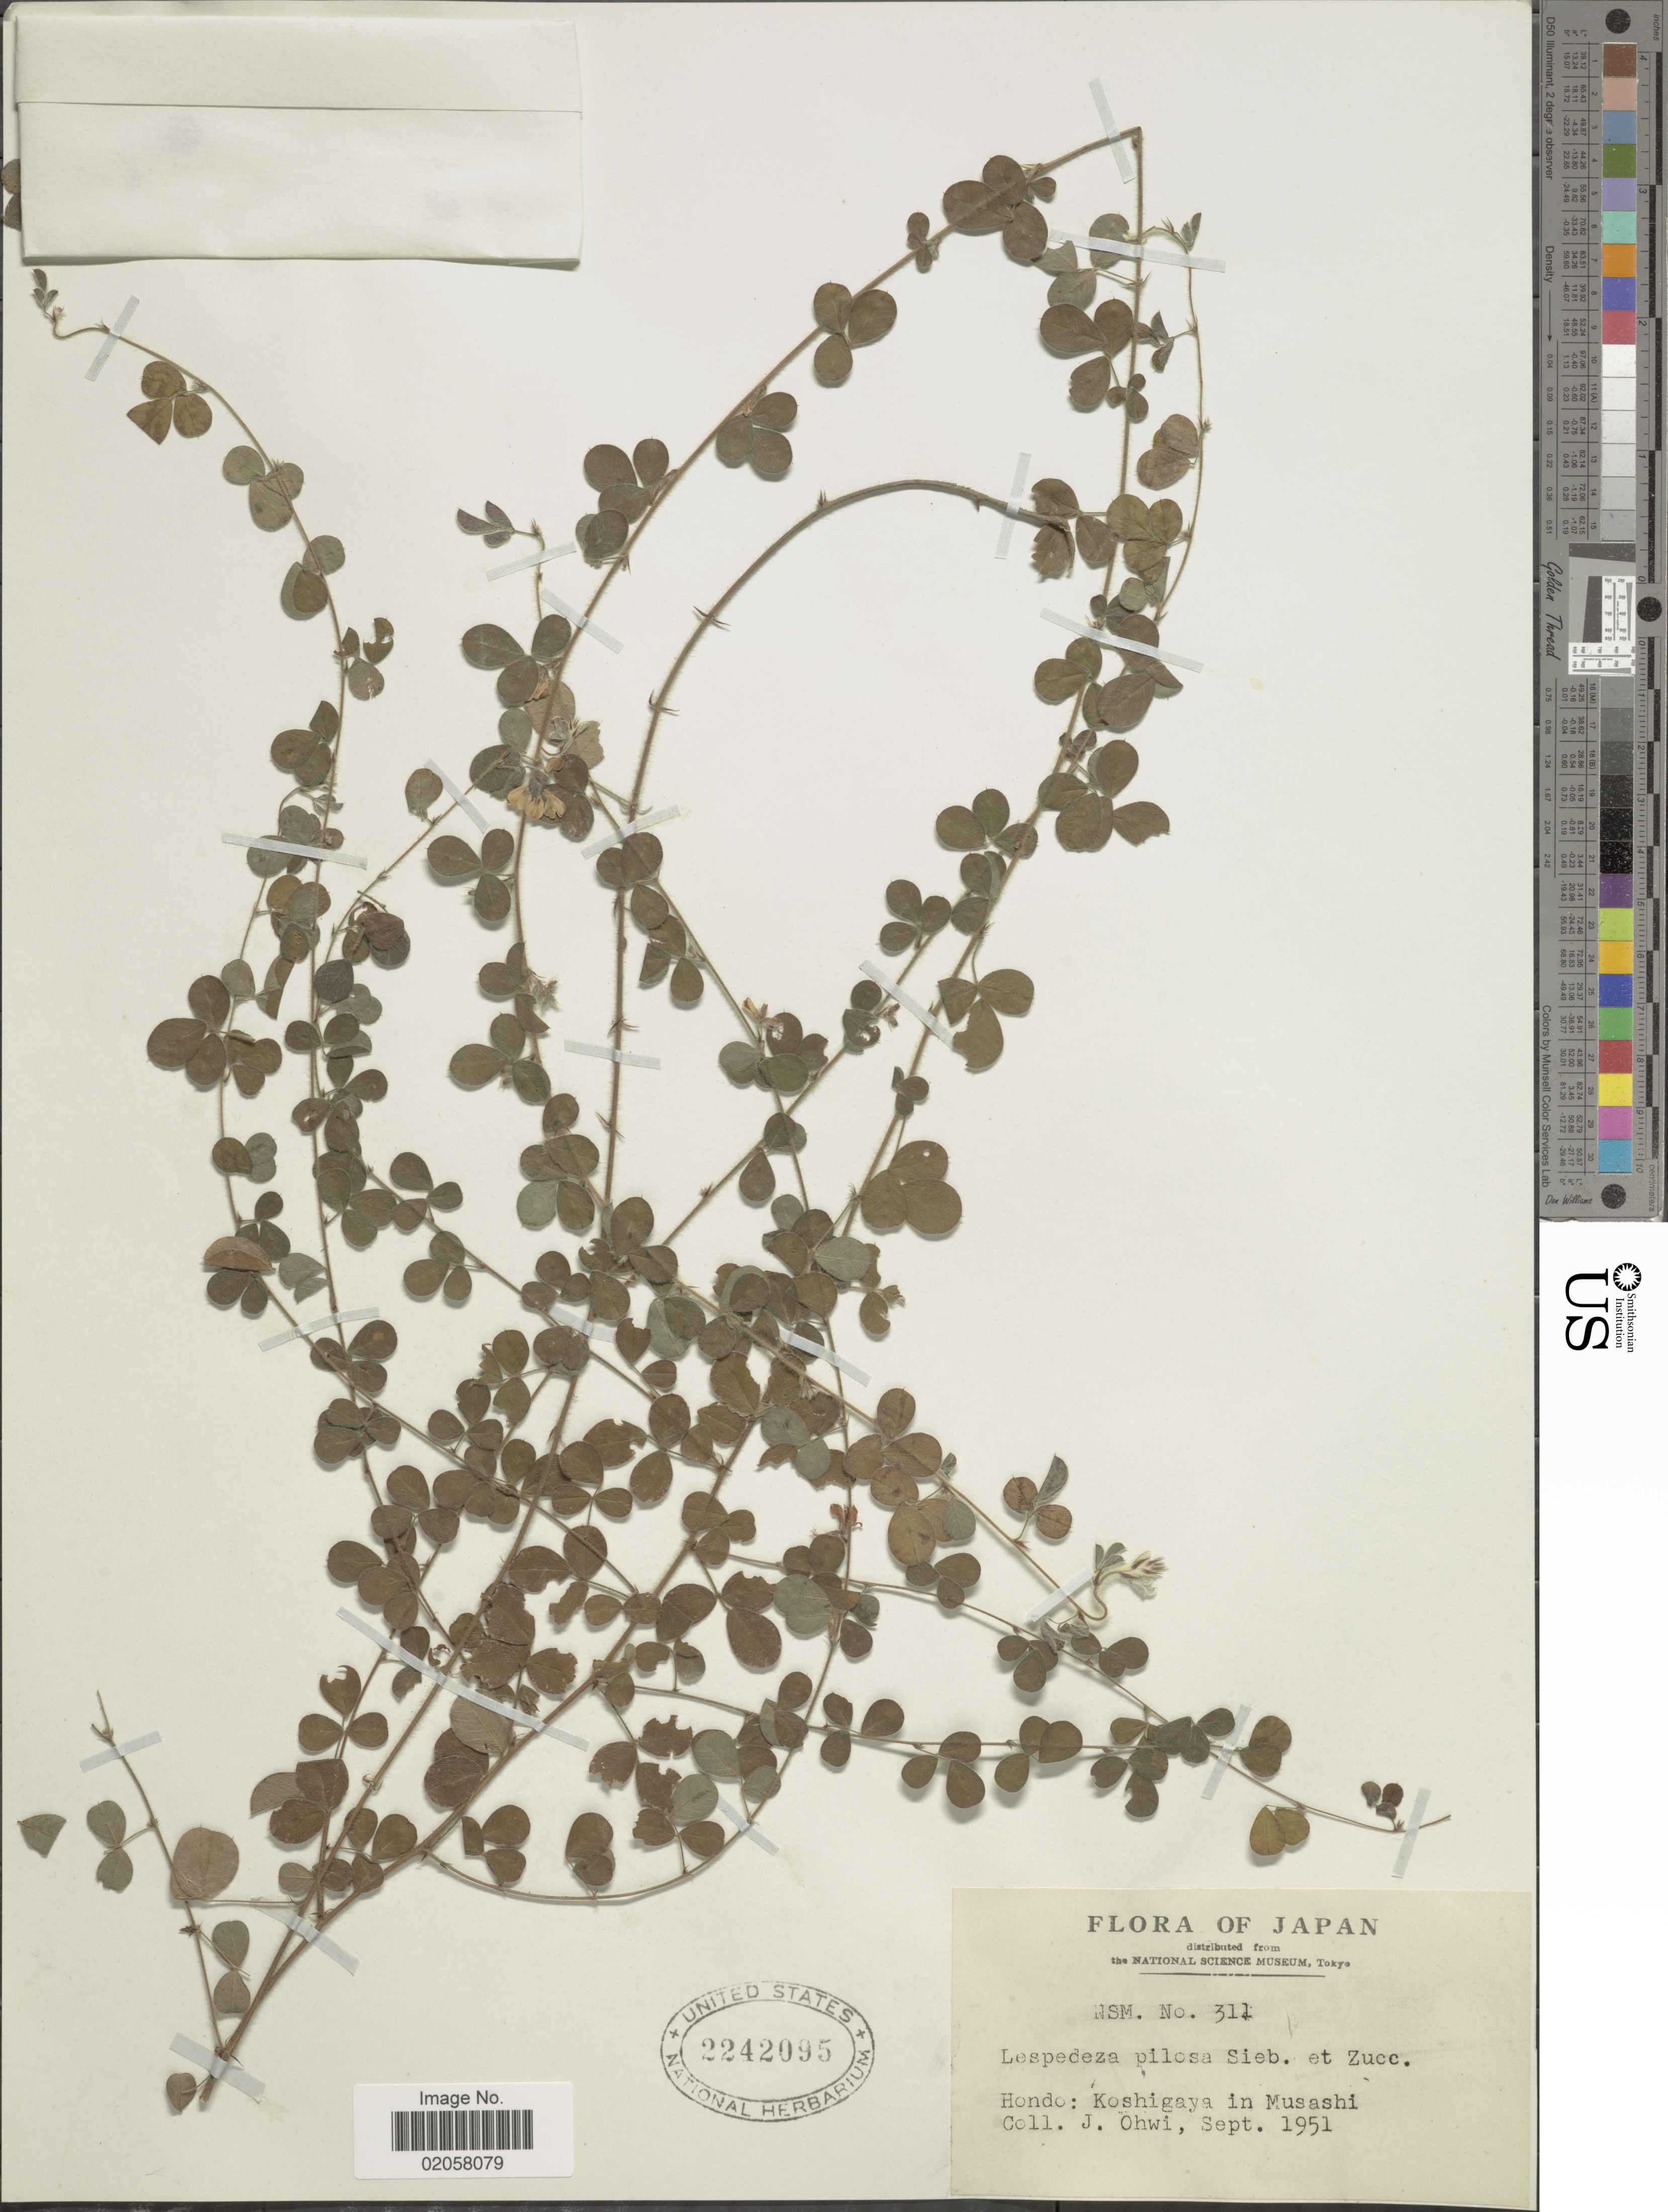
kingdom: Plantae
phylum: Tracheophyta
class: Magnoliopsida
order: Fabales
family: Fabaceae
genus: Lespedeza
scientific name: Lespedeza pilosa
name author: (Thunb.) Siebold & Zucc.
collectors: J. Ohwi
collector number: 311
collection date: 1951-09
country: Japan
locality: Hondo: Koshigaya in Musashi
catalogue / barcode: US 2242095